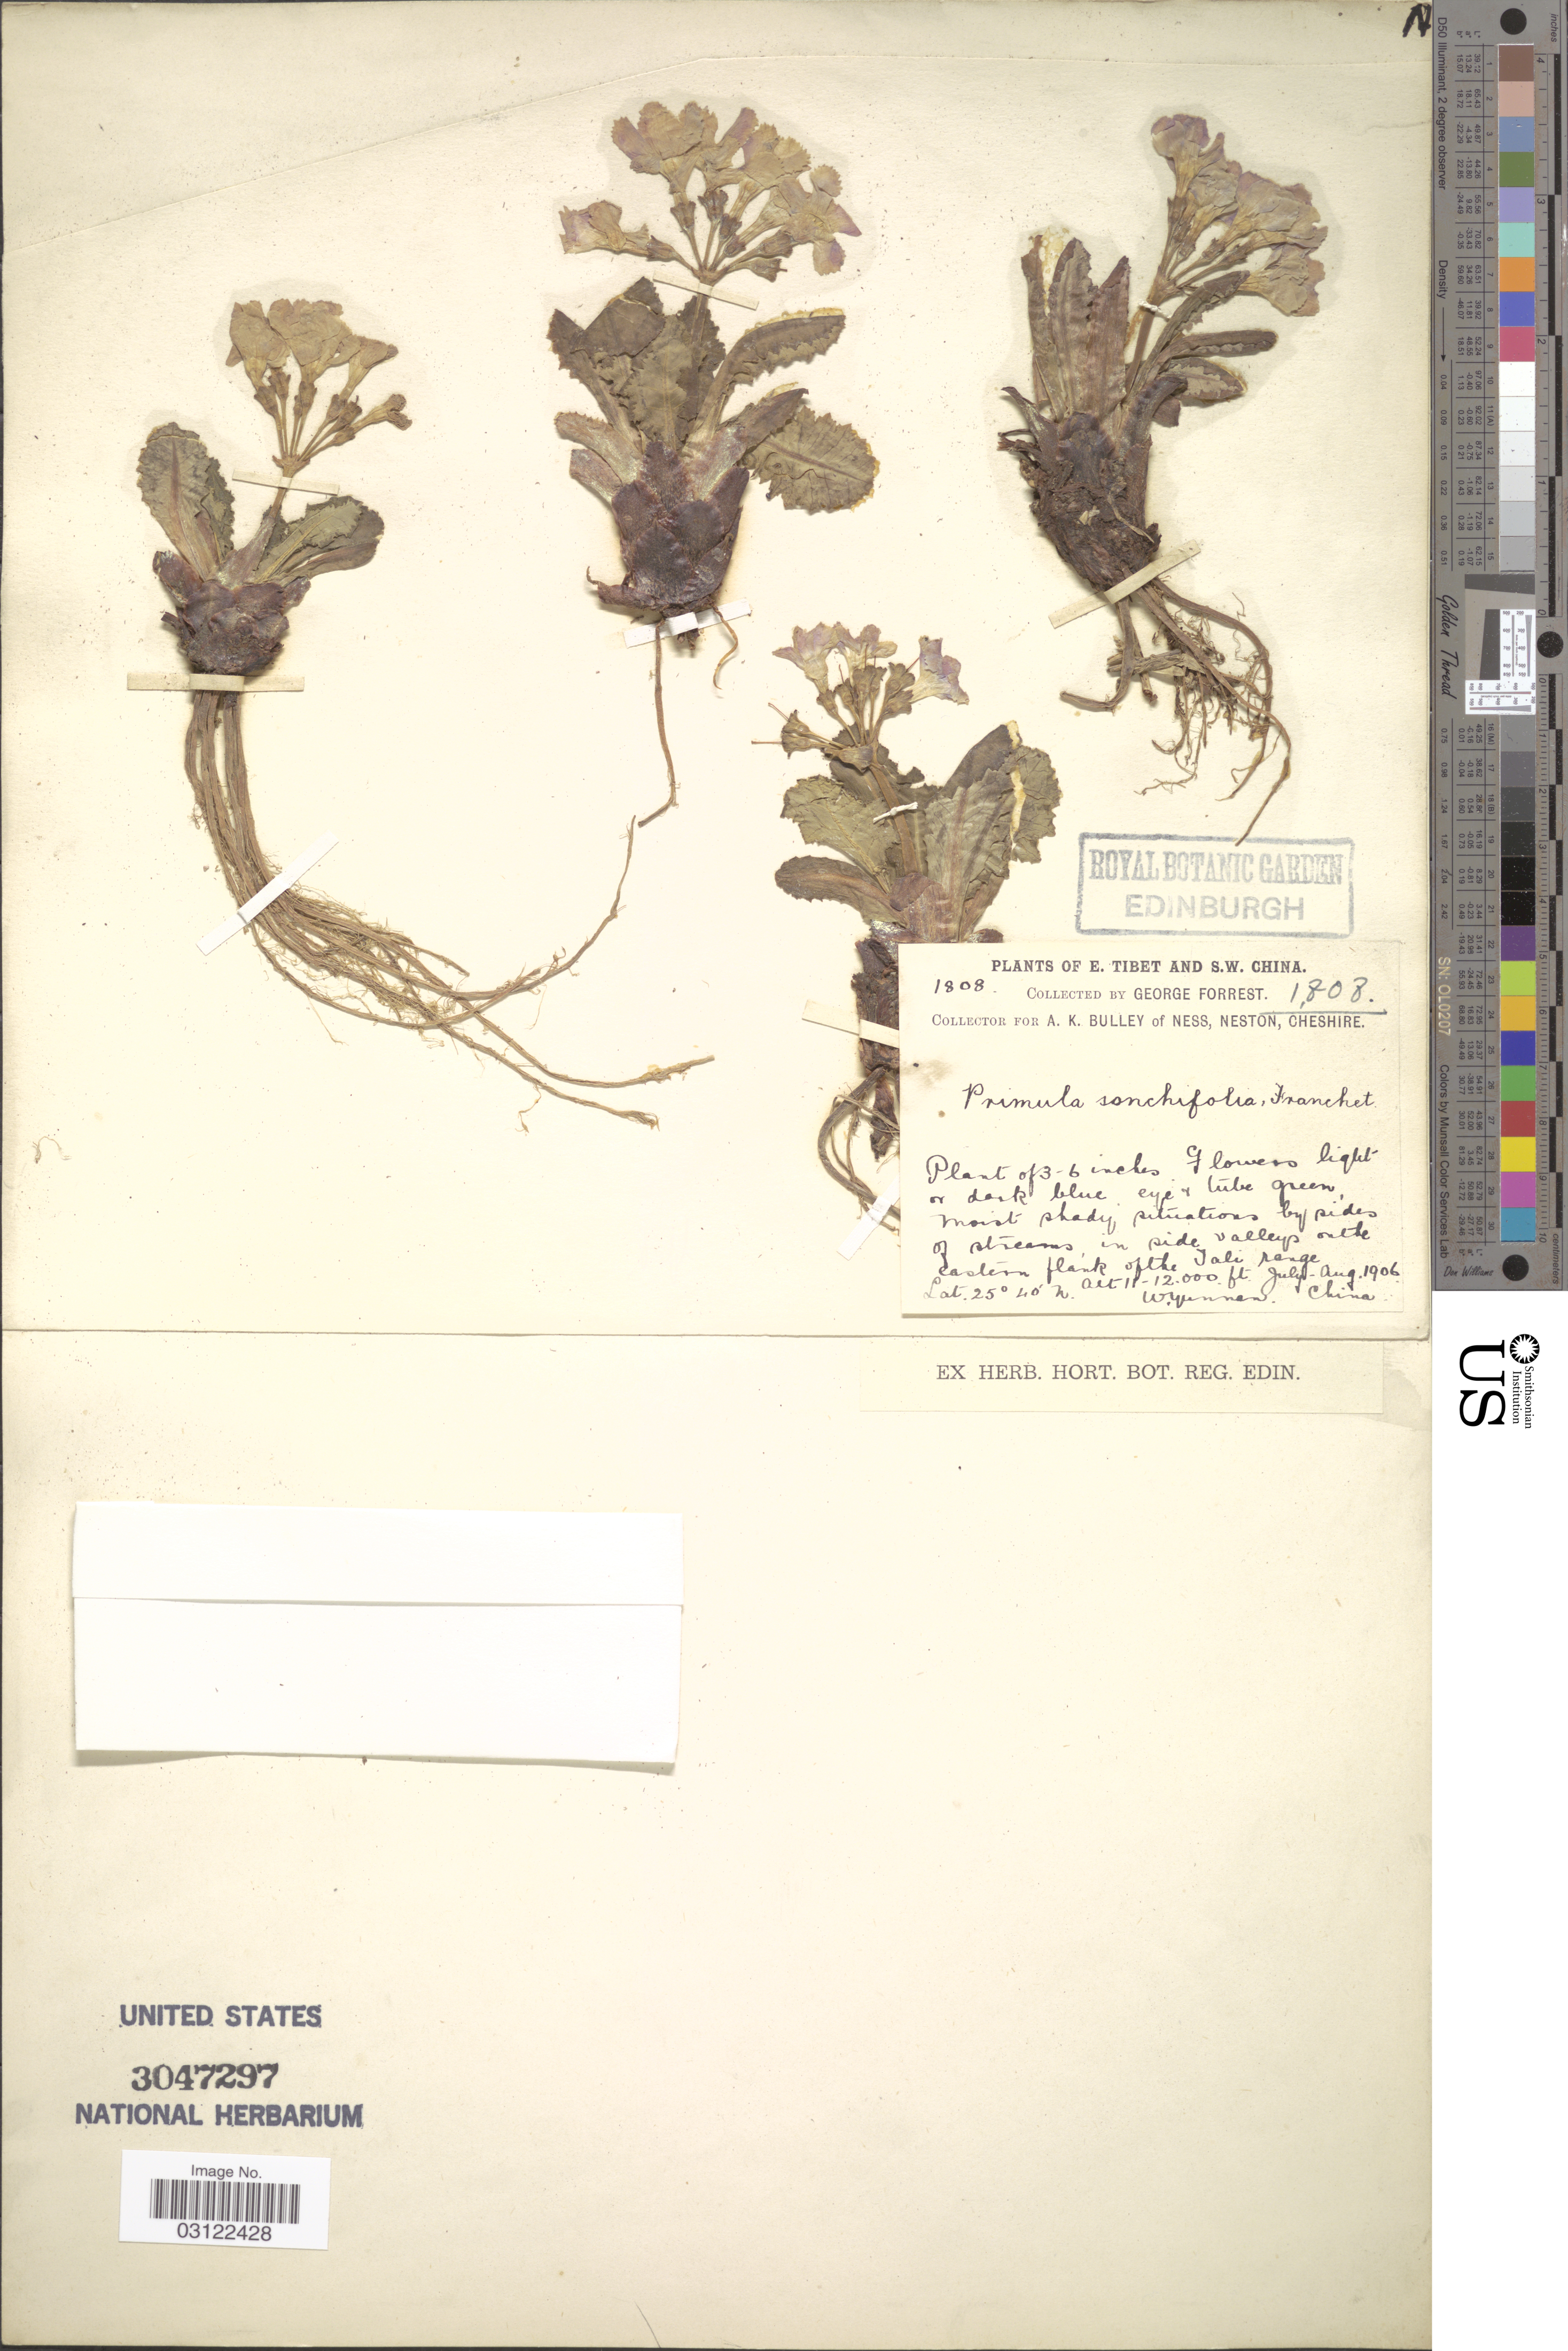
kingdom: Plantae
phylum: Tracheophyta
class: Magnoliopsida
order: Ericales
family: Primulaceae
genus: Primula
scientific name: Primula sonchifolia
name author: Franch.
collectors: G. Forrest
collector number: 1808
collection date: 1906-07/1906-08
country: China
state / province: Yunnan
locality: E. Tibet and S.W. China. Moist shady situations by sides of streams in side valleys on the eastern flank of the Tali range. W. Yunnan.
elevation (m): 3353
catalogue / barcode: US 3047297